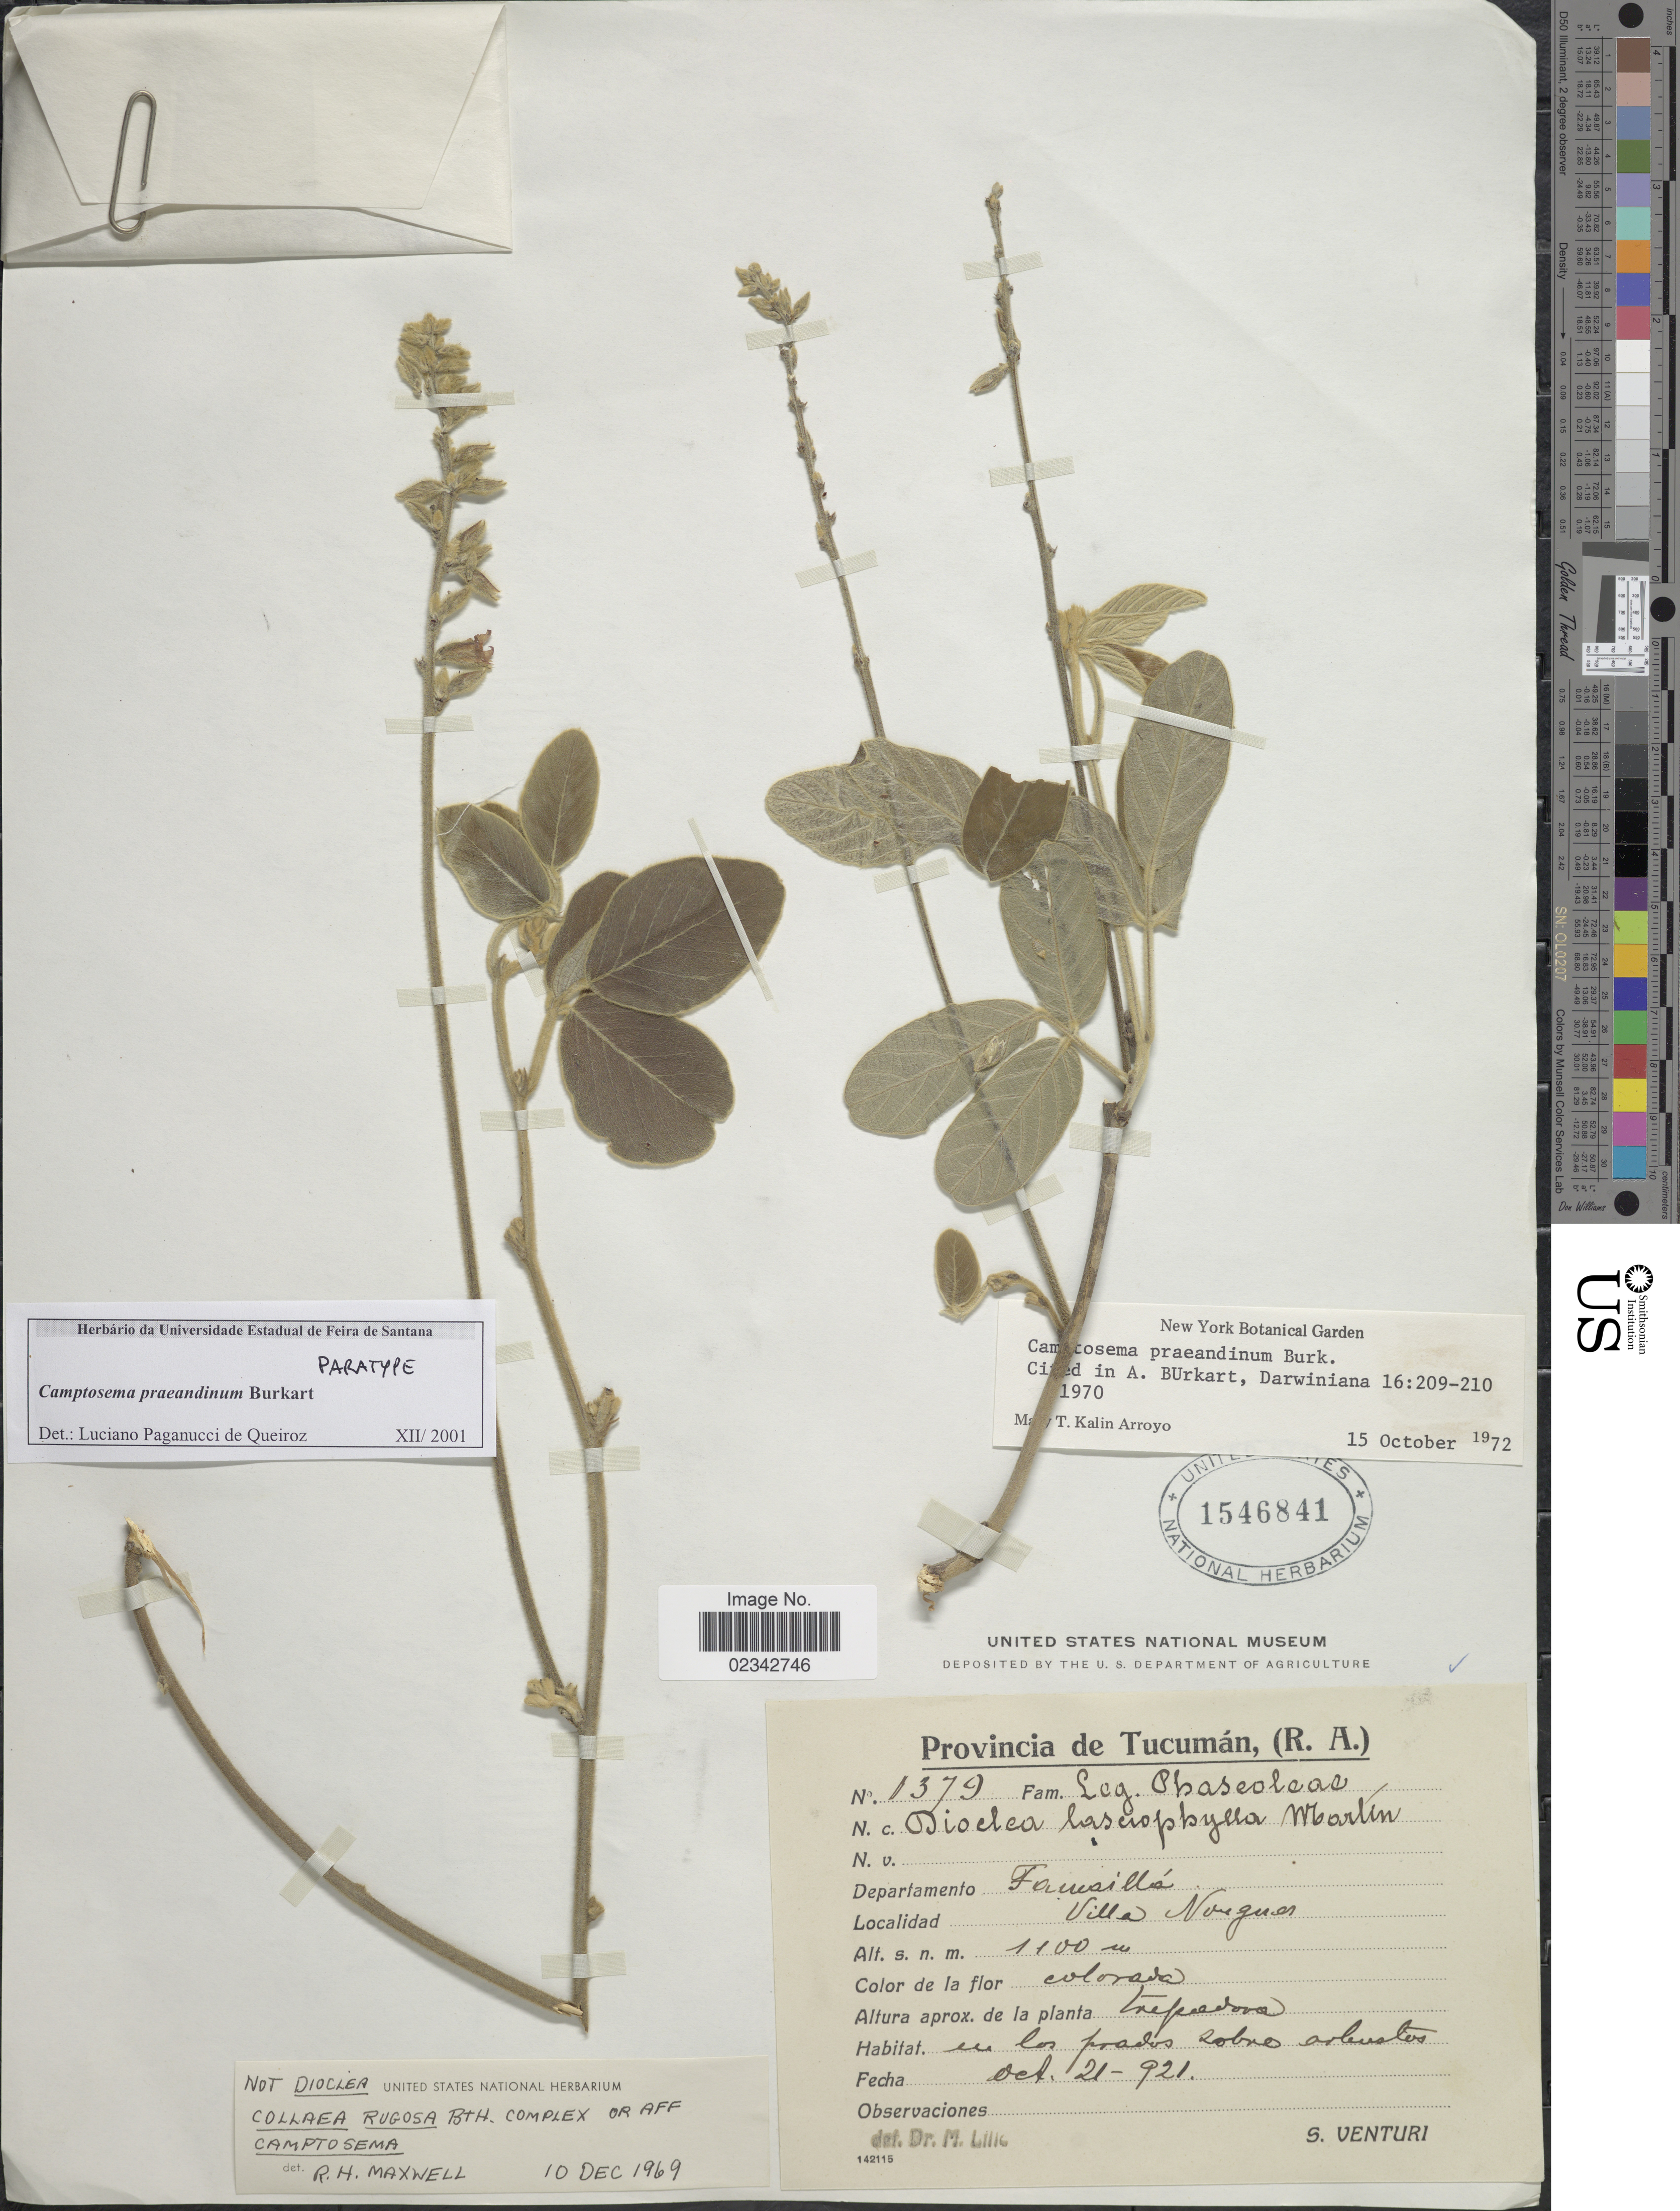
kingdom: Plantae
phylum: Tracheophyta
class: Magnoliopsida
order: Fabales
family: Fabaceae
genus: Cerradicola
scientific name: Cerradicola praeandina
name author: (Burkart) L.P. Queiroz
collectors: S. Venturi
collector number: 1379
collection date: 1921-10-21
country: Argentina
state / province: Tucuman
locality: Departamento Famaillá, Villa Nougués.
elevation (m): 1100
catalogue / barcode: US 1546841